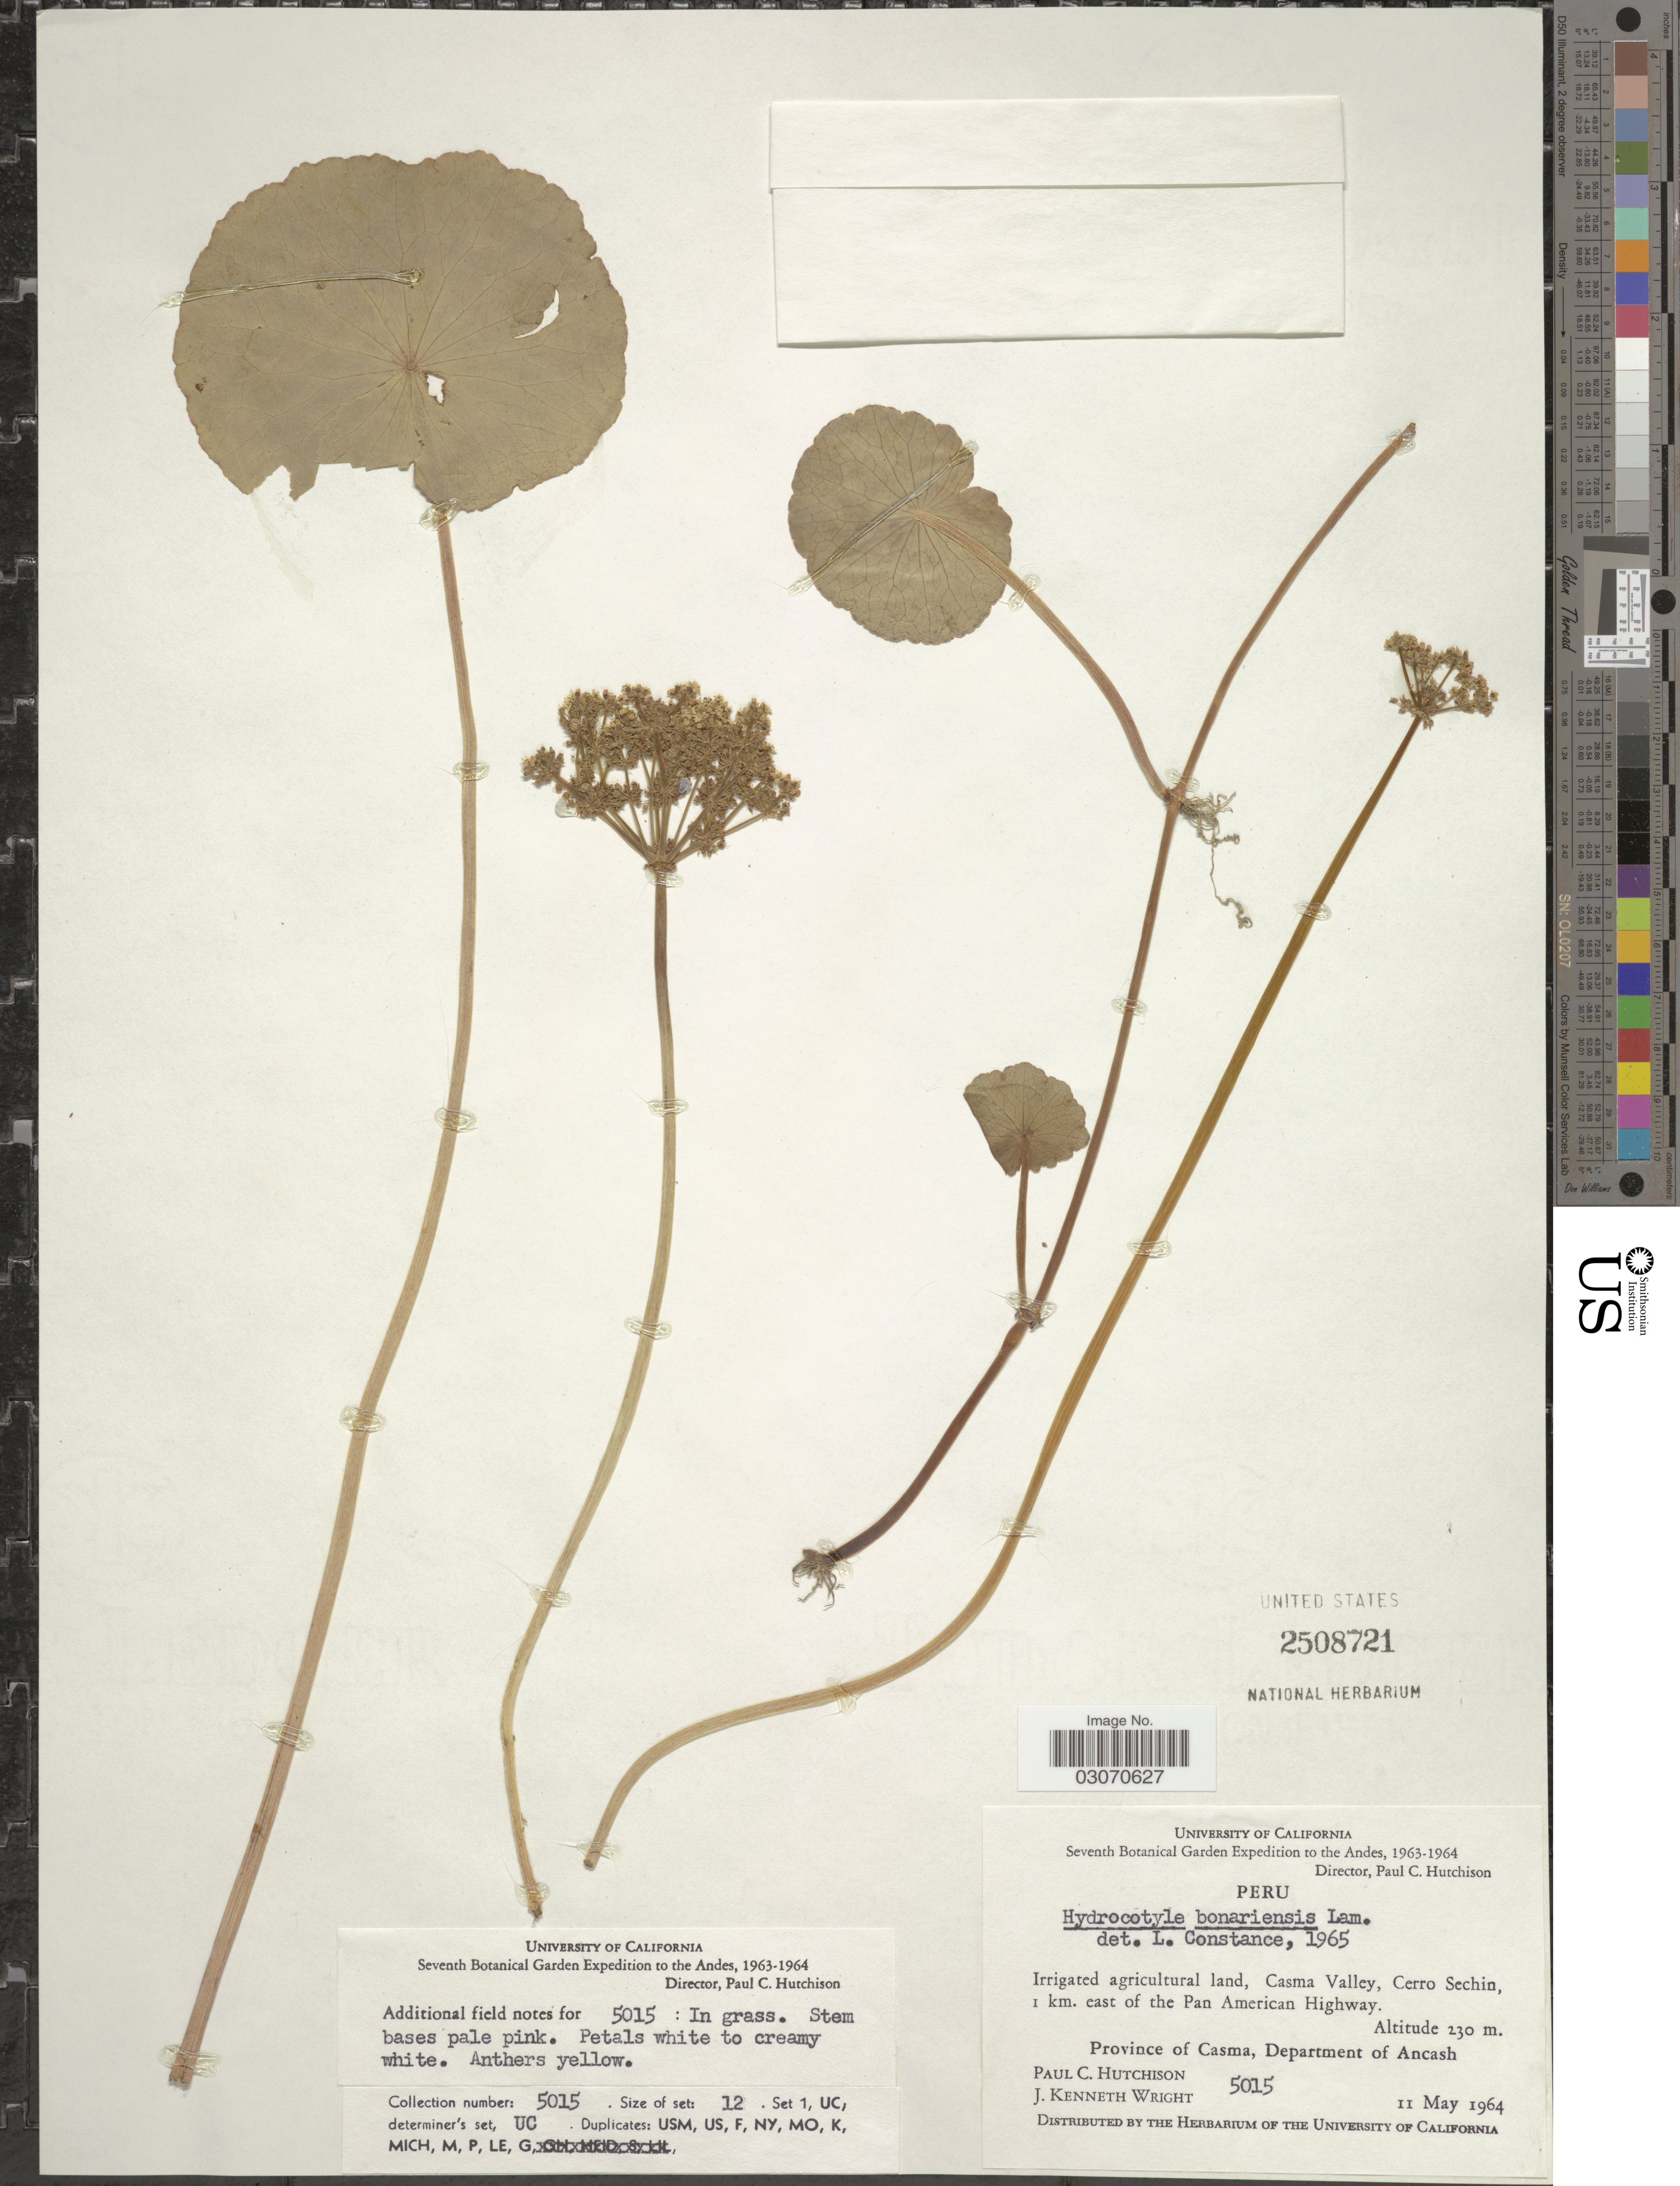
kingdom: Plantae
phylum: Tracheophyta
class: Magnoliopsida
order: Apiales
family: Araliaceae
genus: Hydrocotyle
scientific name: Hydrocotyle bonariensis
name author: Lam.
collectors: P. C. Hutchison & J. K. Wright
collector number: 5015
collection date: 1964-05-11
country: Peru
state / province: Ancash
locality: The Andes, Irrigated agricultural land, Casma Valley, Cerro Sechin, 1 km. east of the Pan American Highway, Province of Casma, Department of Ancash.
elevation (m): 230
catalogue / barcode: US 2508721